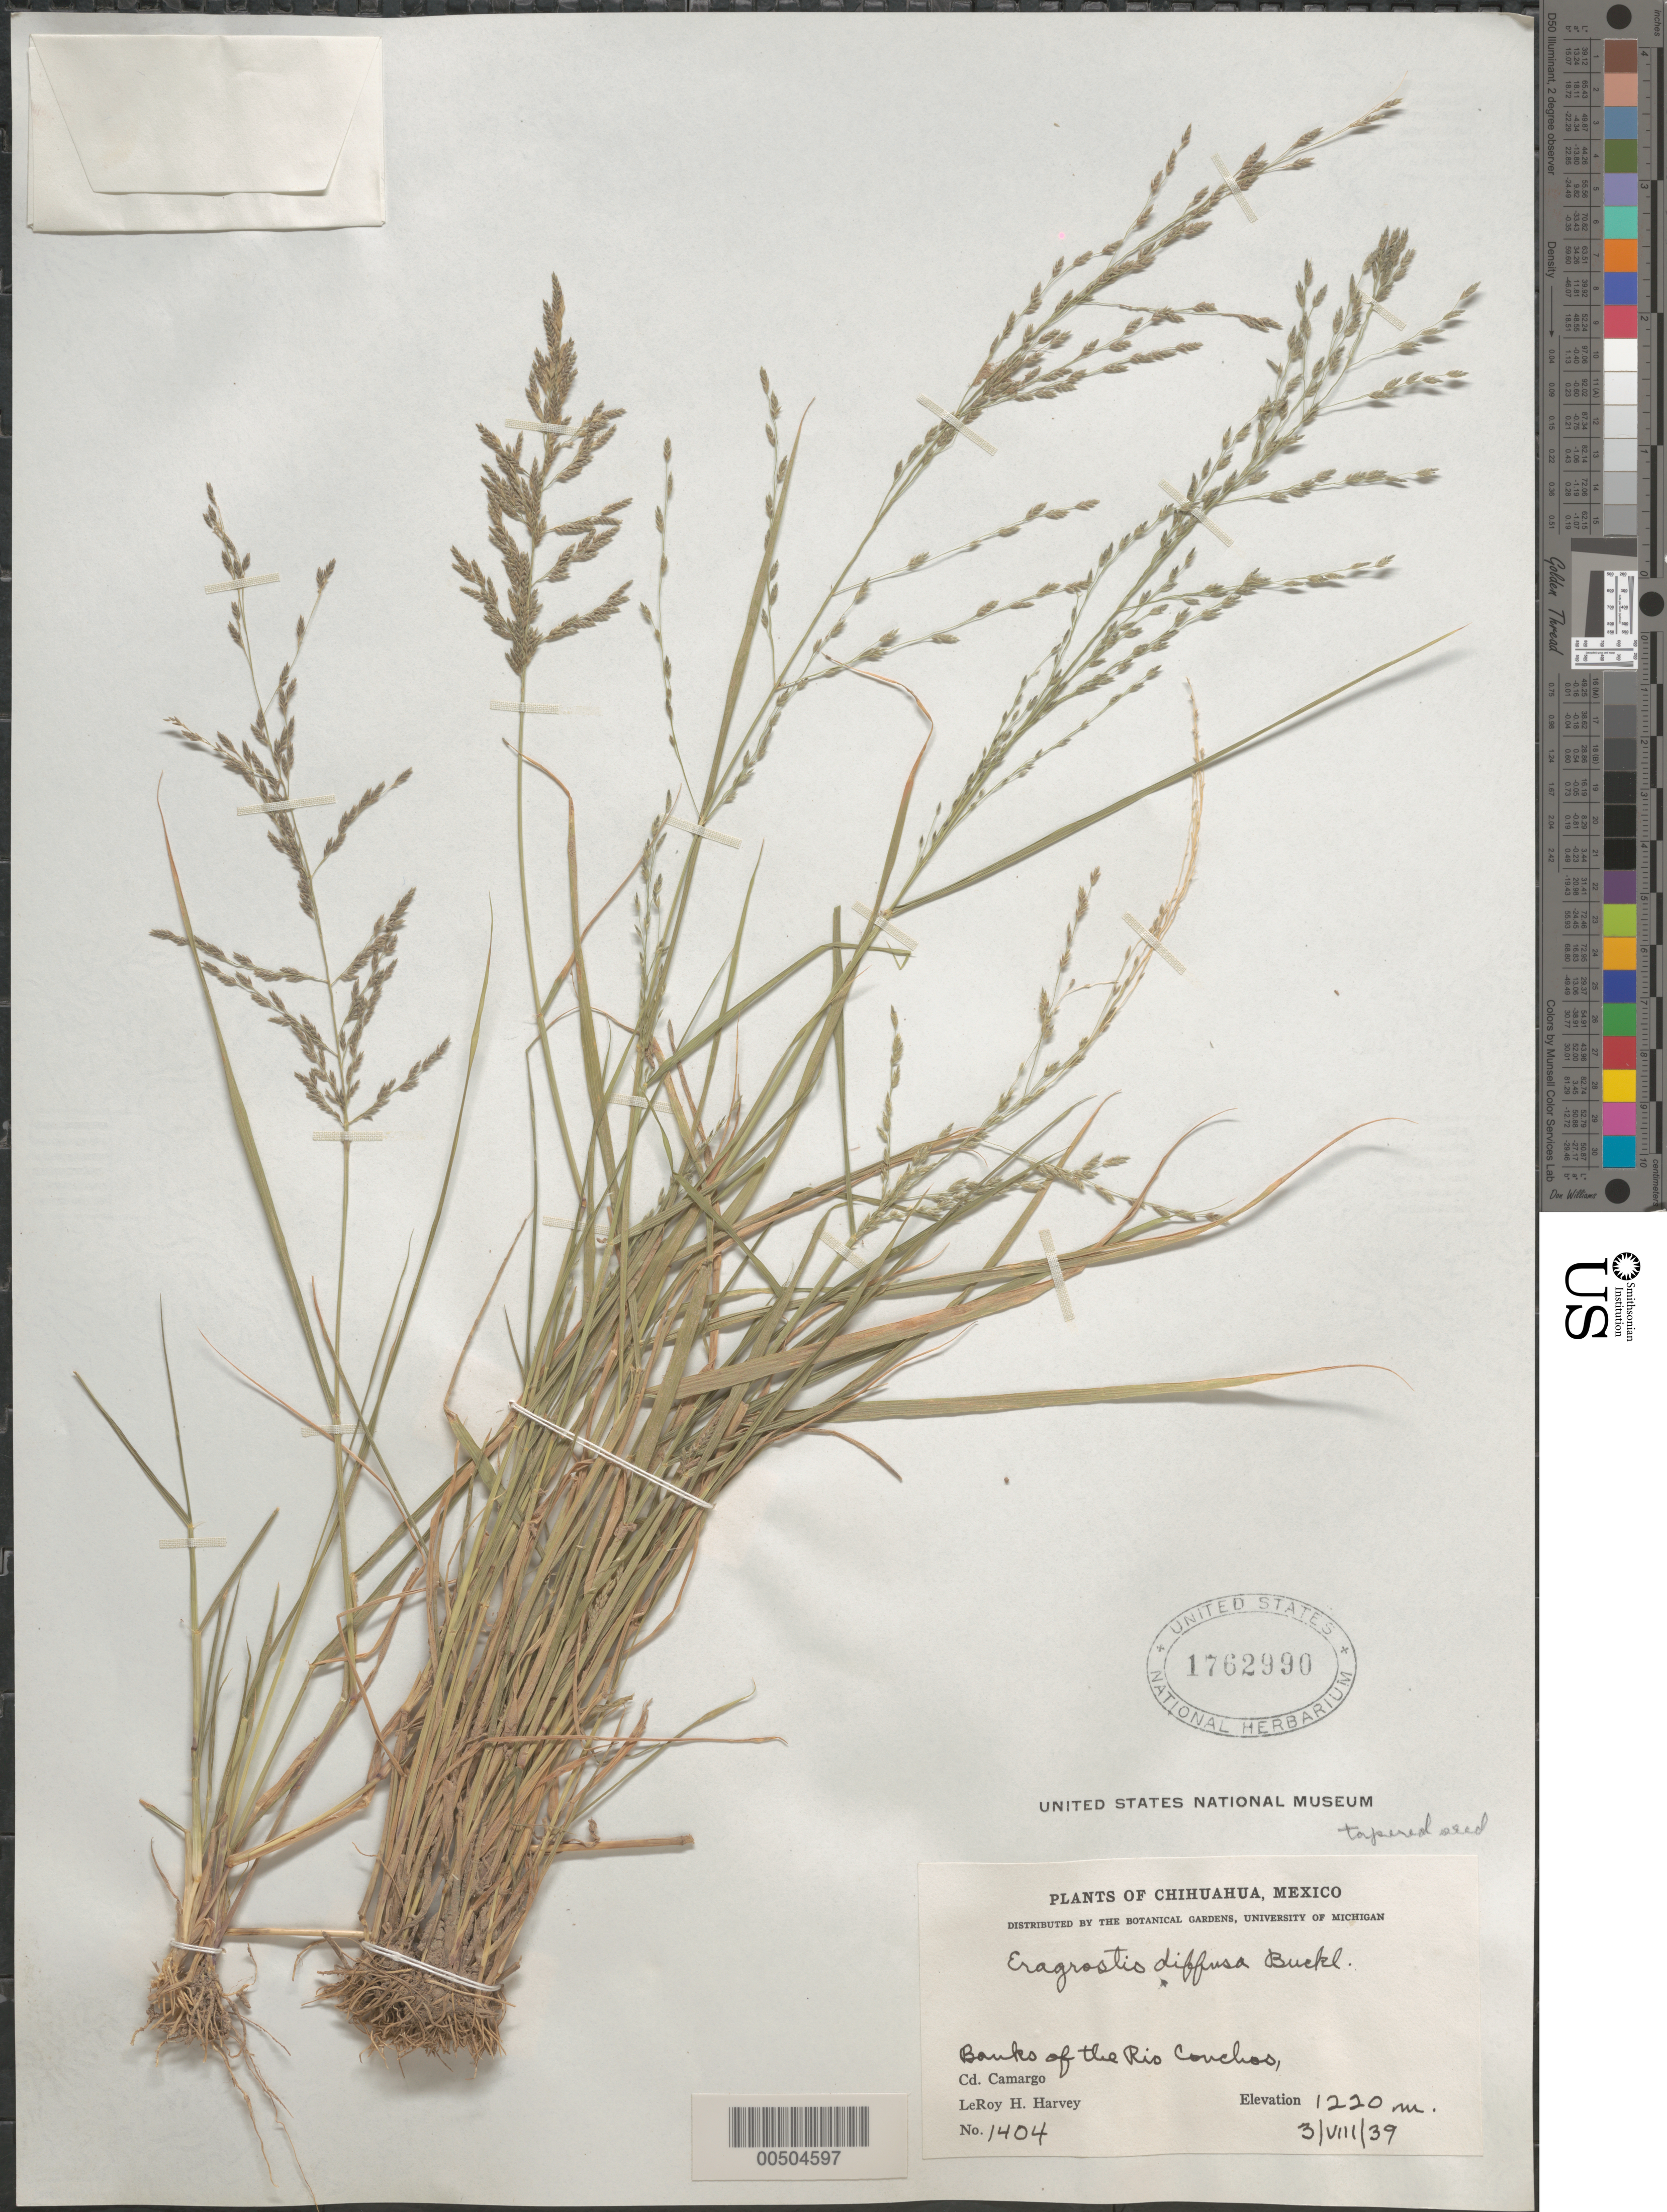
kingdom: Plantae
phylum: Tracheophyta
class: Liliopsida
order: Poales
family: Poaceae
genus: Eragrostis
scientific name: Eragrostis pectinacea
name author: (Michx.) Nees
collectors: L. H. Harvey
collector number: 1404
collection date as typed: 3 Aug 1939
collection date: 1939-08-03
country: Mexico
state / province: Chihuahua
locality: Banks of the Rio Conchos, Cd. Camargo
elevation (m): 1220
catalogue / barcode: US 1762990